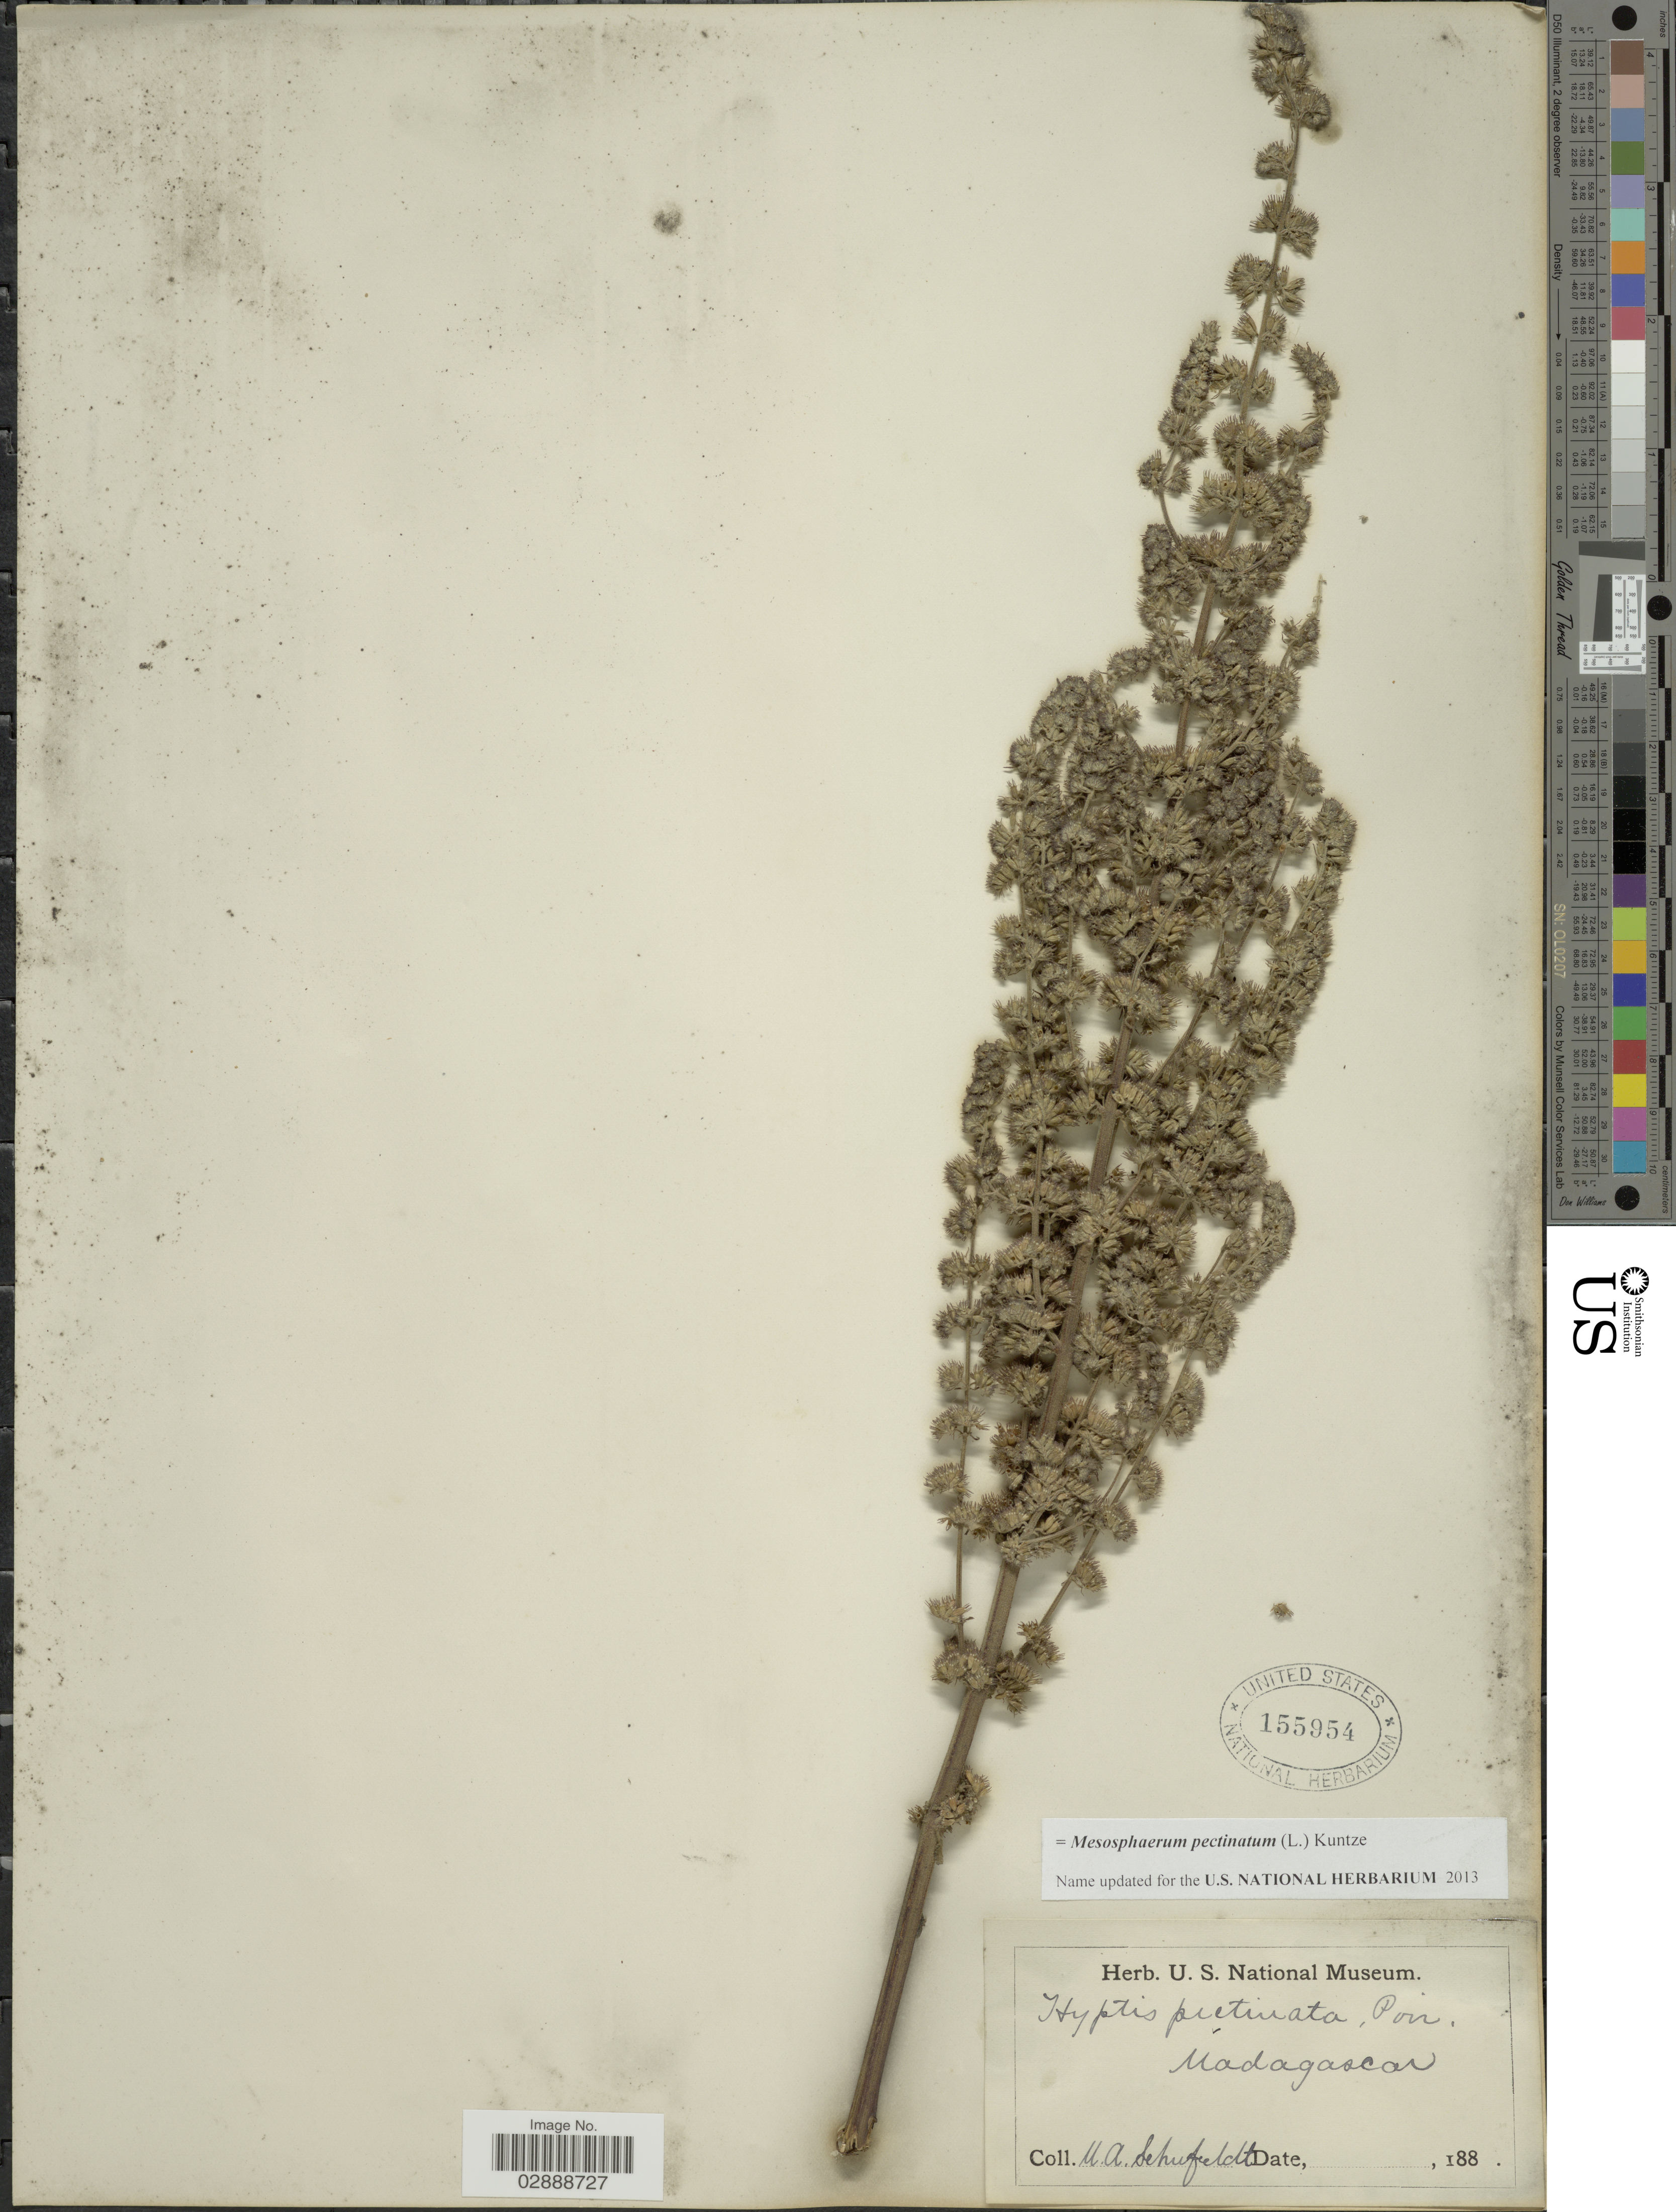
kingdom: Plantae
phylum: Tracheophyta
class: Magnoliopsida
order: Lamiales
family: Lamiaceae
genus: Mesosphaerum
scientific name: Mesosphaerum pectinatum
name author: (L.) Kuntze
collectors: M. Schufeldt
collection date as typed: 188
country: Madagascar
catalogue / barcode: US 155954